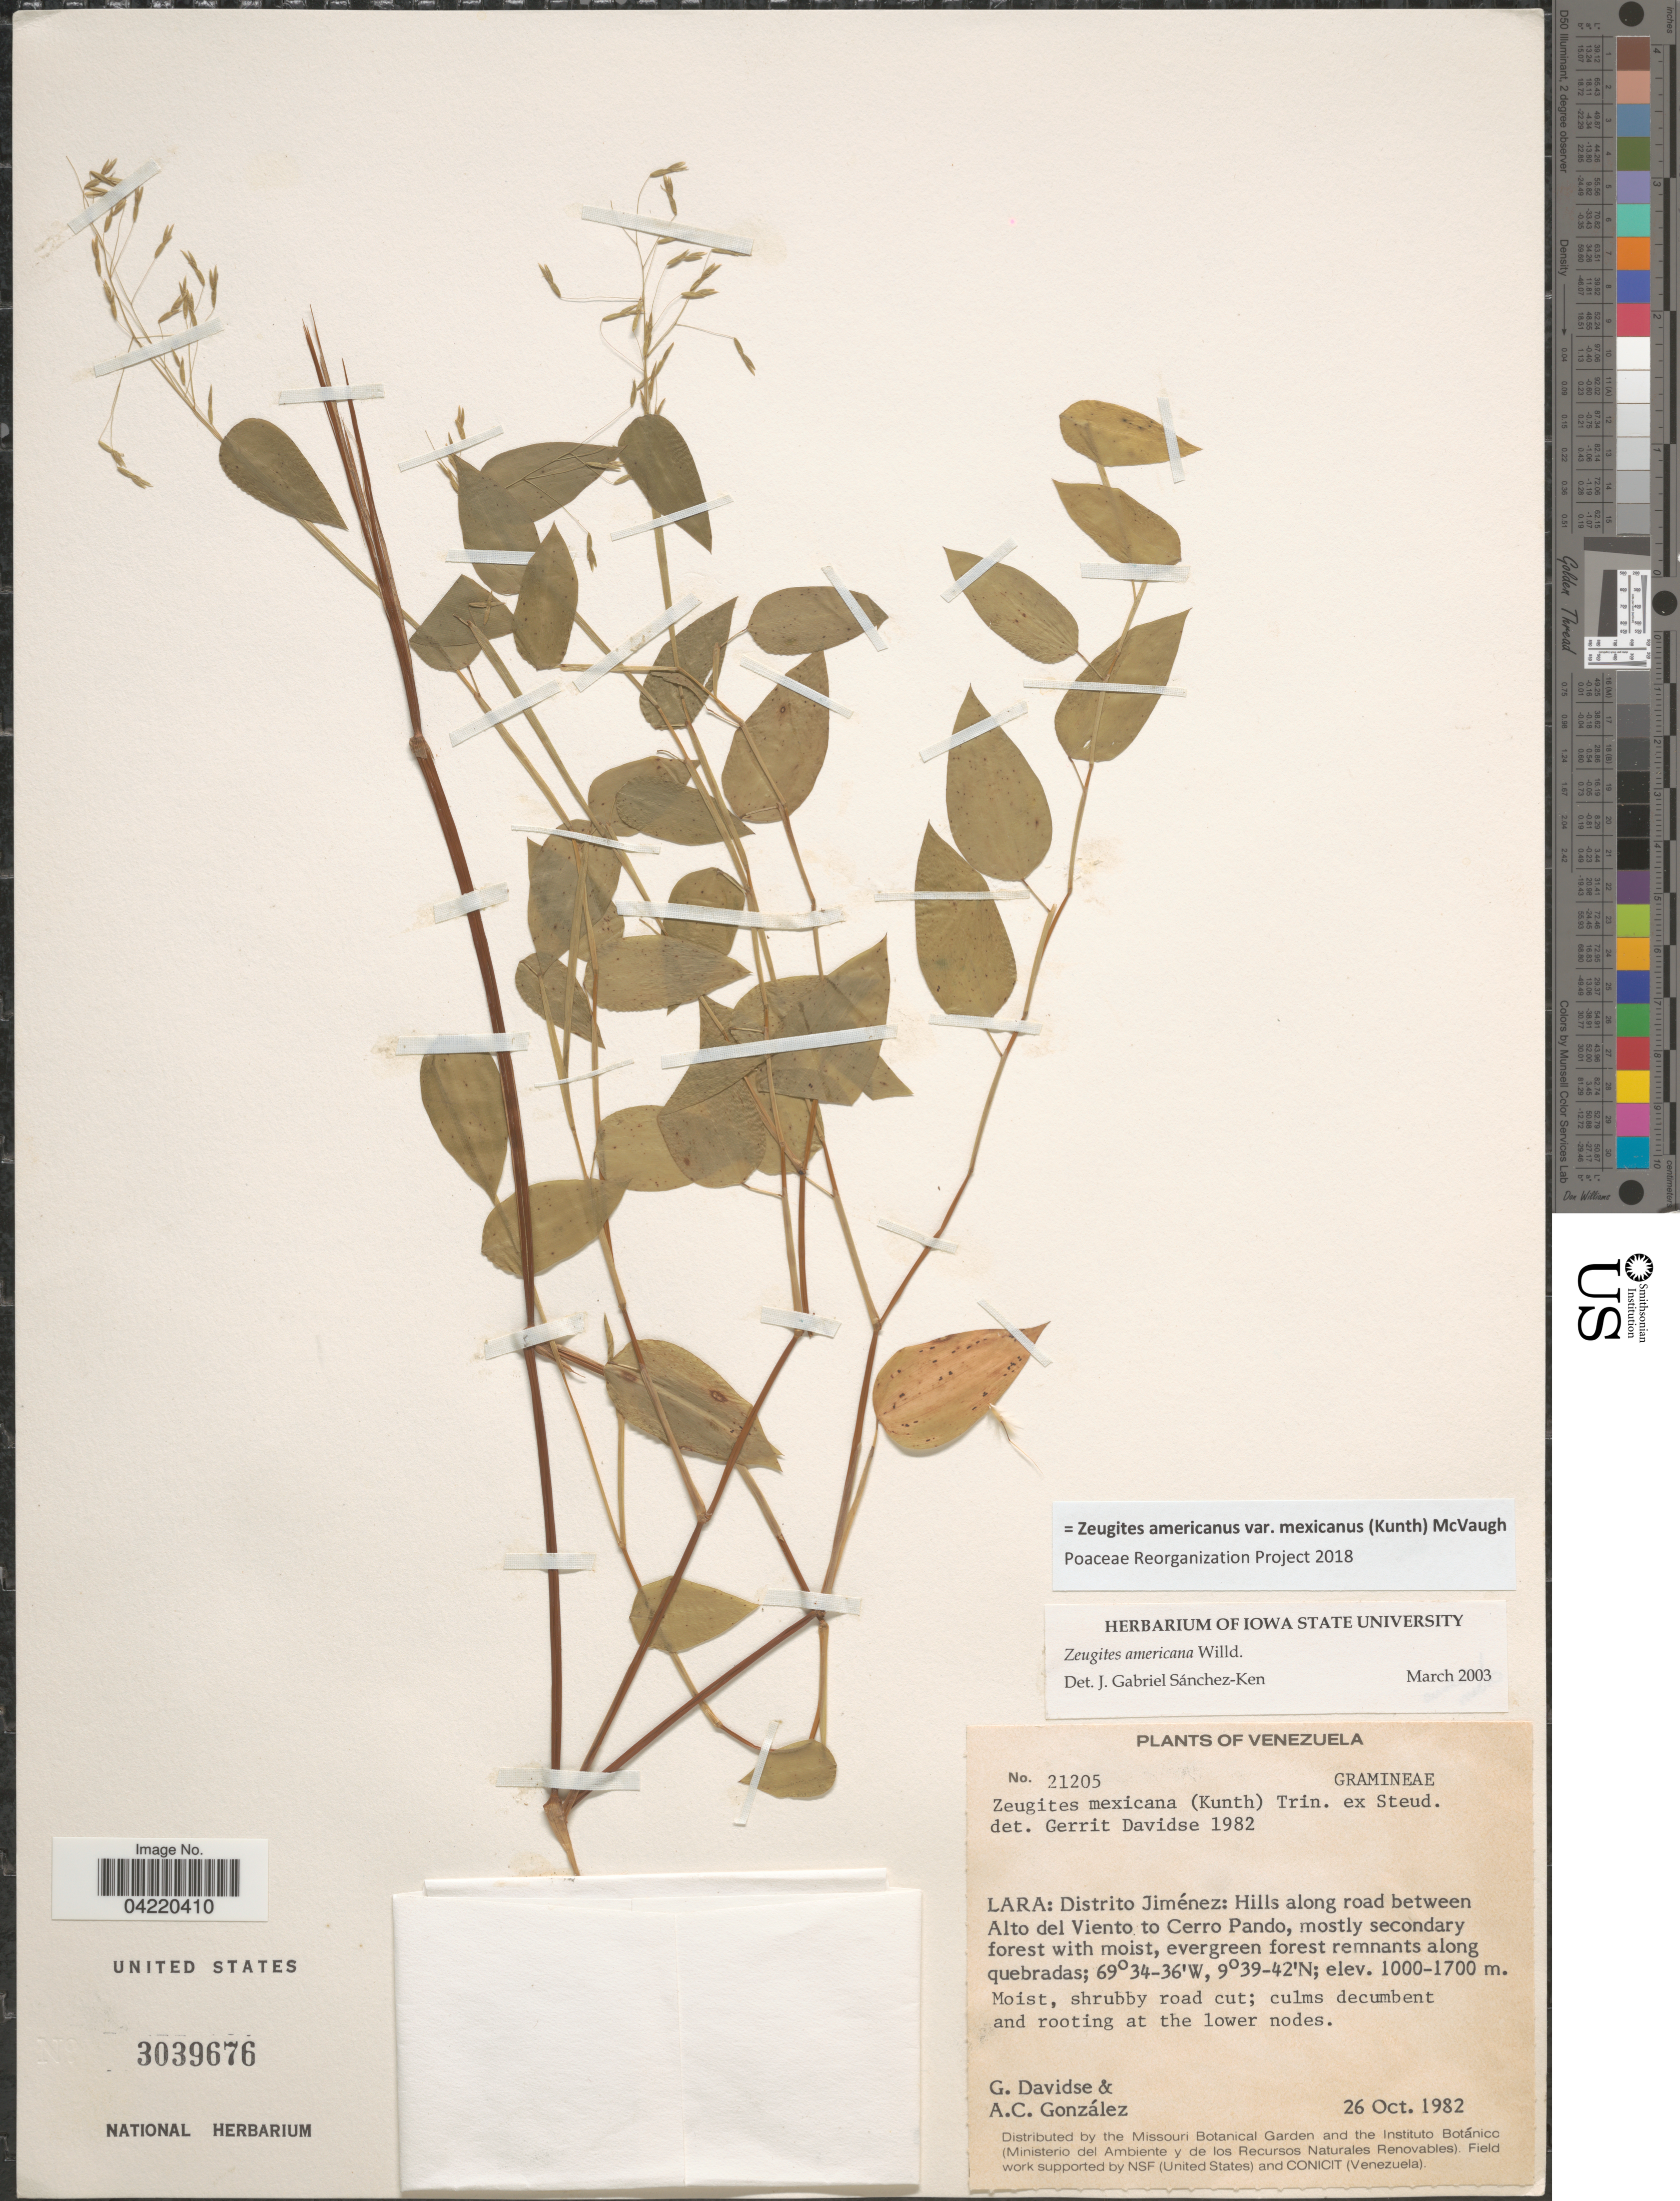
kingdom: Plantae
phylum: Tracheophyta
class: Liliopsida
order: Poales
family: Poaceae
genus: Zeugites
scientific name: Zeugites americanus var. mexicanus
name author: (Kunth) McVaugh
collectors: G. Davidse & A. C. González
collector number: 21205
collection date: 1982-10-26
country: Venezuela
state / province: Lara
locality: Distrito Jiménez: Hills along road between Alto del Viento to Cerro Pando.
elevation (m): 1000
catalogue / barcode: US 3039676